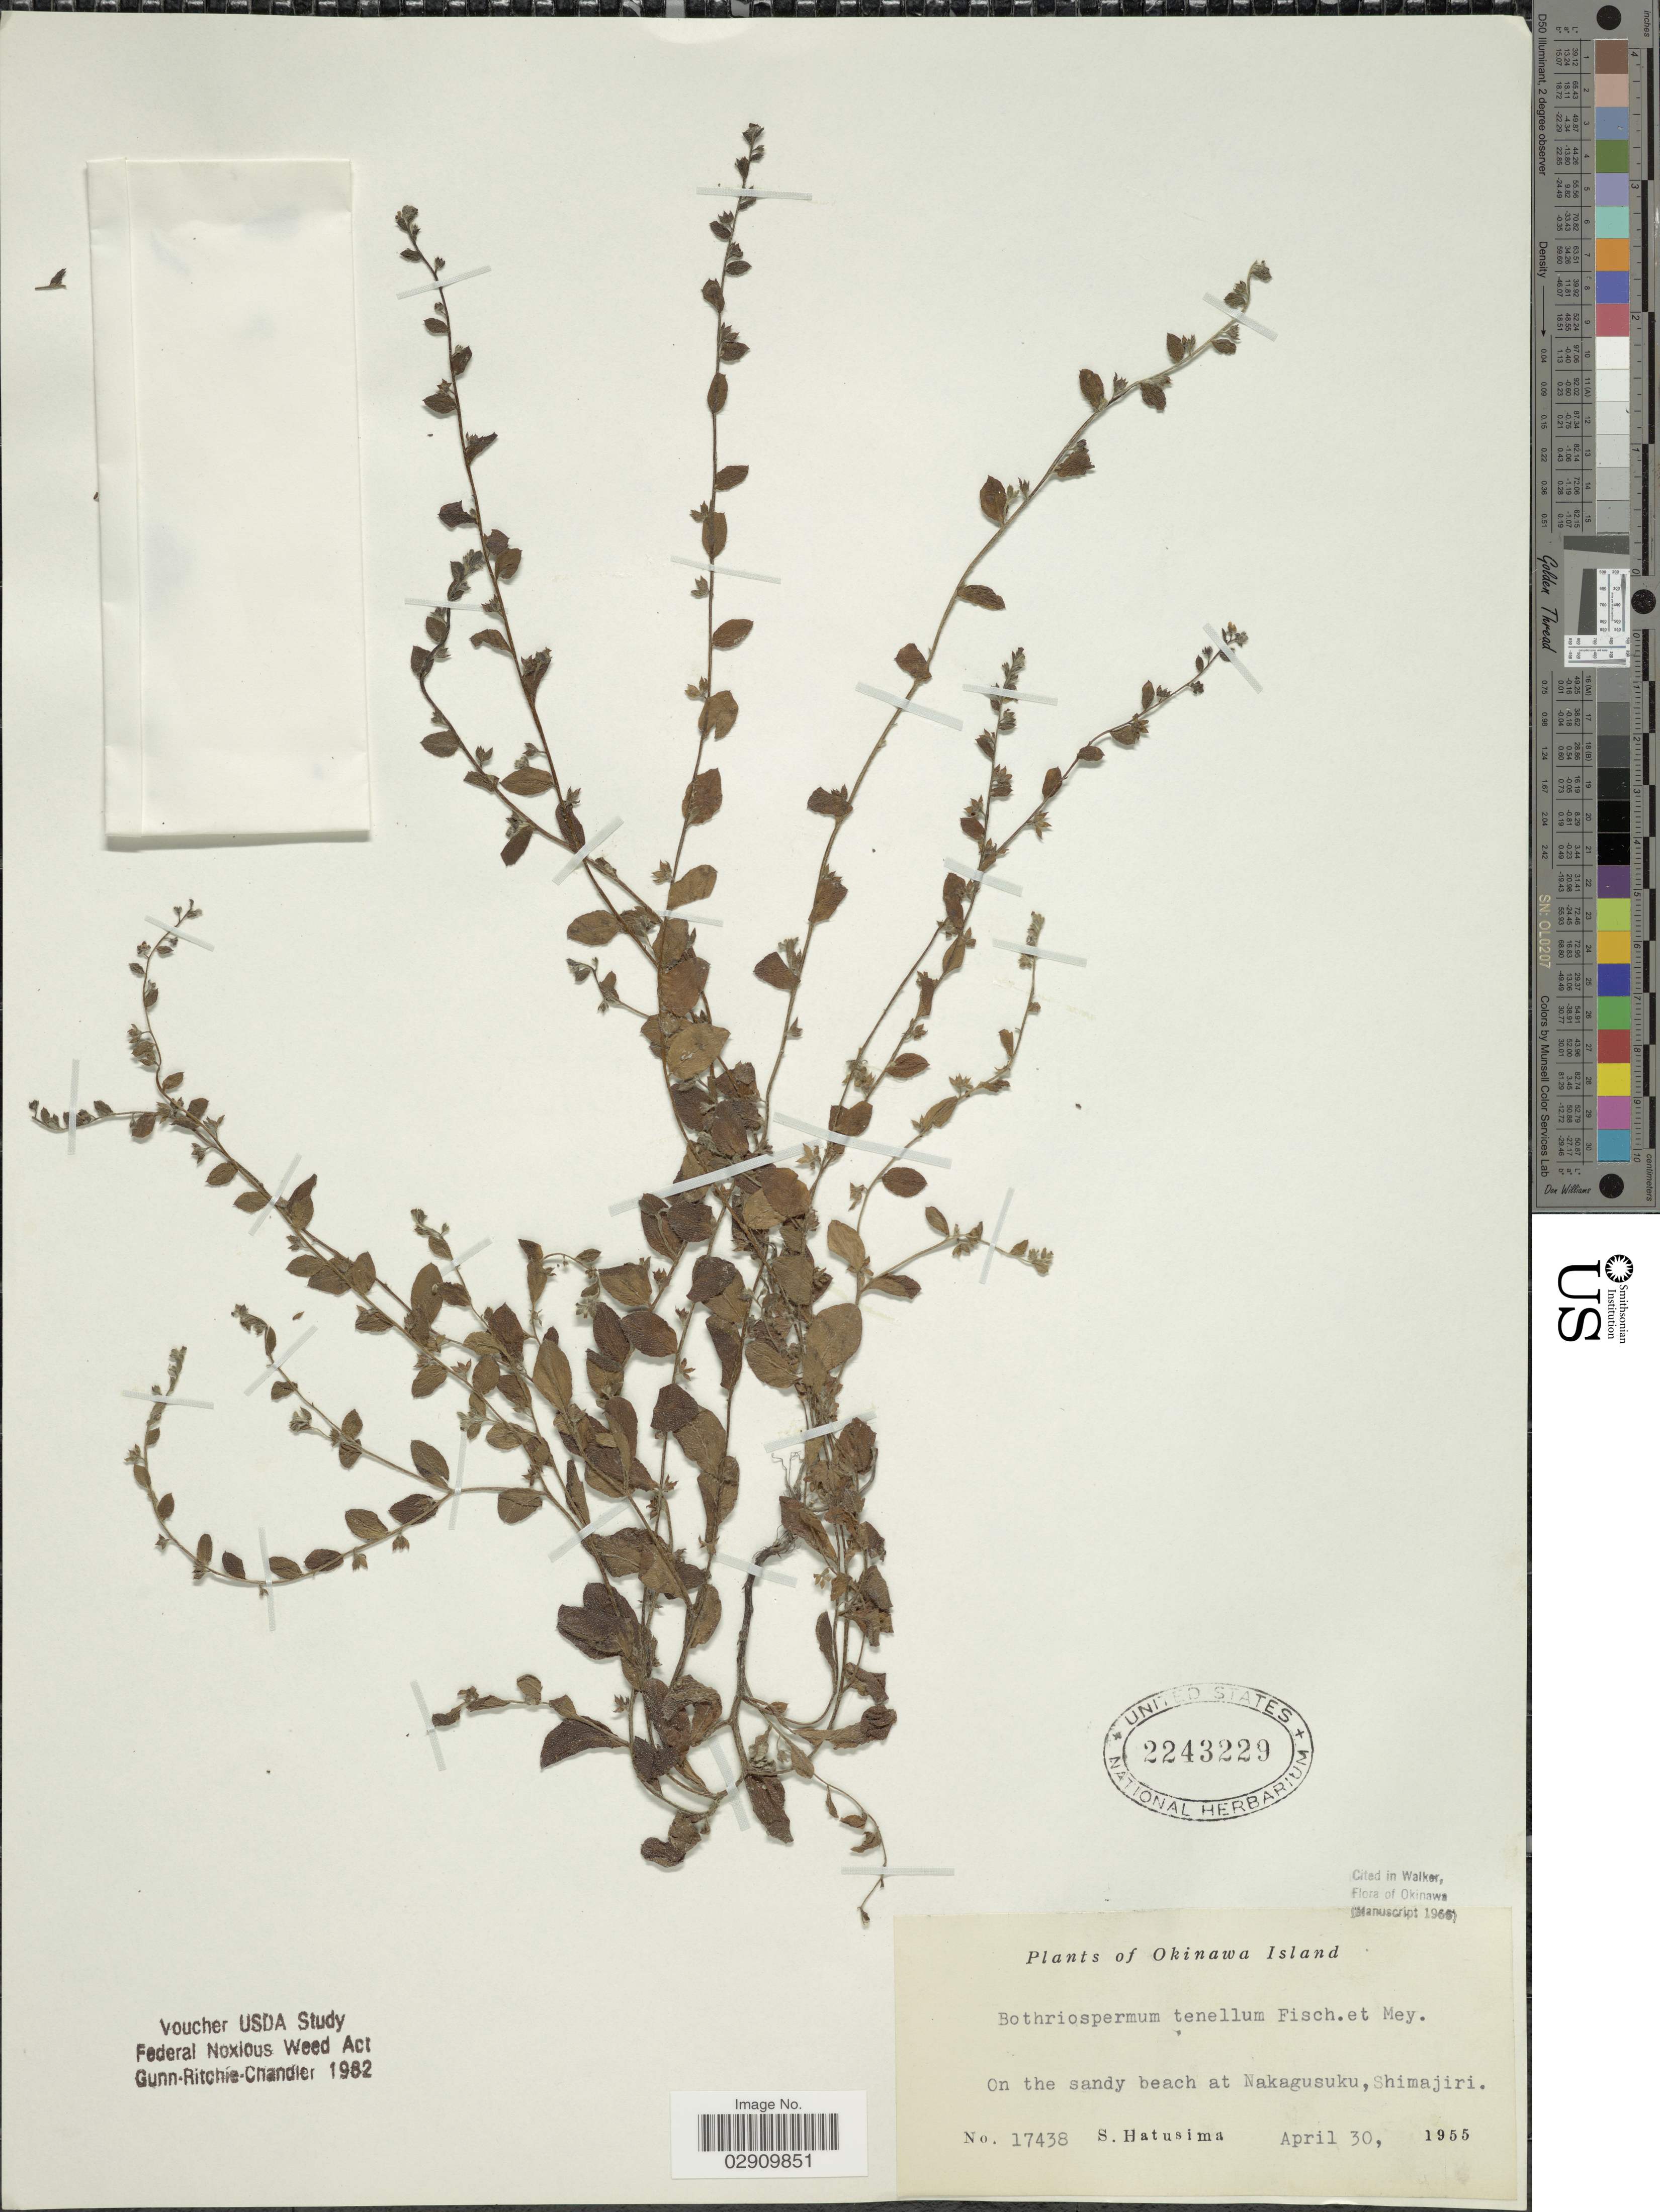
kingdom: Plantae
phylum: Tracheophyta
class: Magnoliopsida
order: Boraginales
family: Boraginaceae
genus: Bothriospermum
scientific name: Bothriospermum tenellum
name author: (Hornem.) Fisch. & C.A. Mey.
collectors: S. Hatusima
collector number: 17438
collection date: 1955-04-30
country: Japan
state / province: Okinawa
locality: Okinawa Island, On the sandy beach at Nakagusuku, Shimajiri.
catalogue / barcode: US 2243229